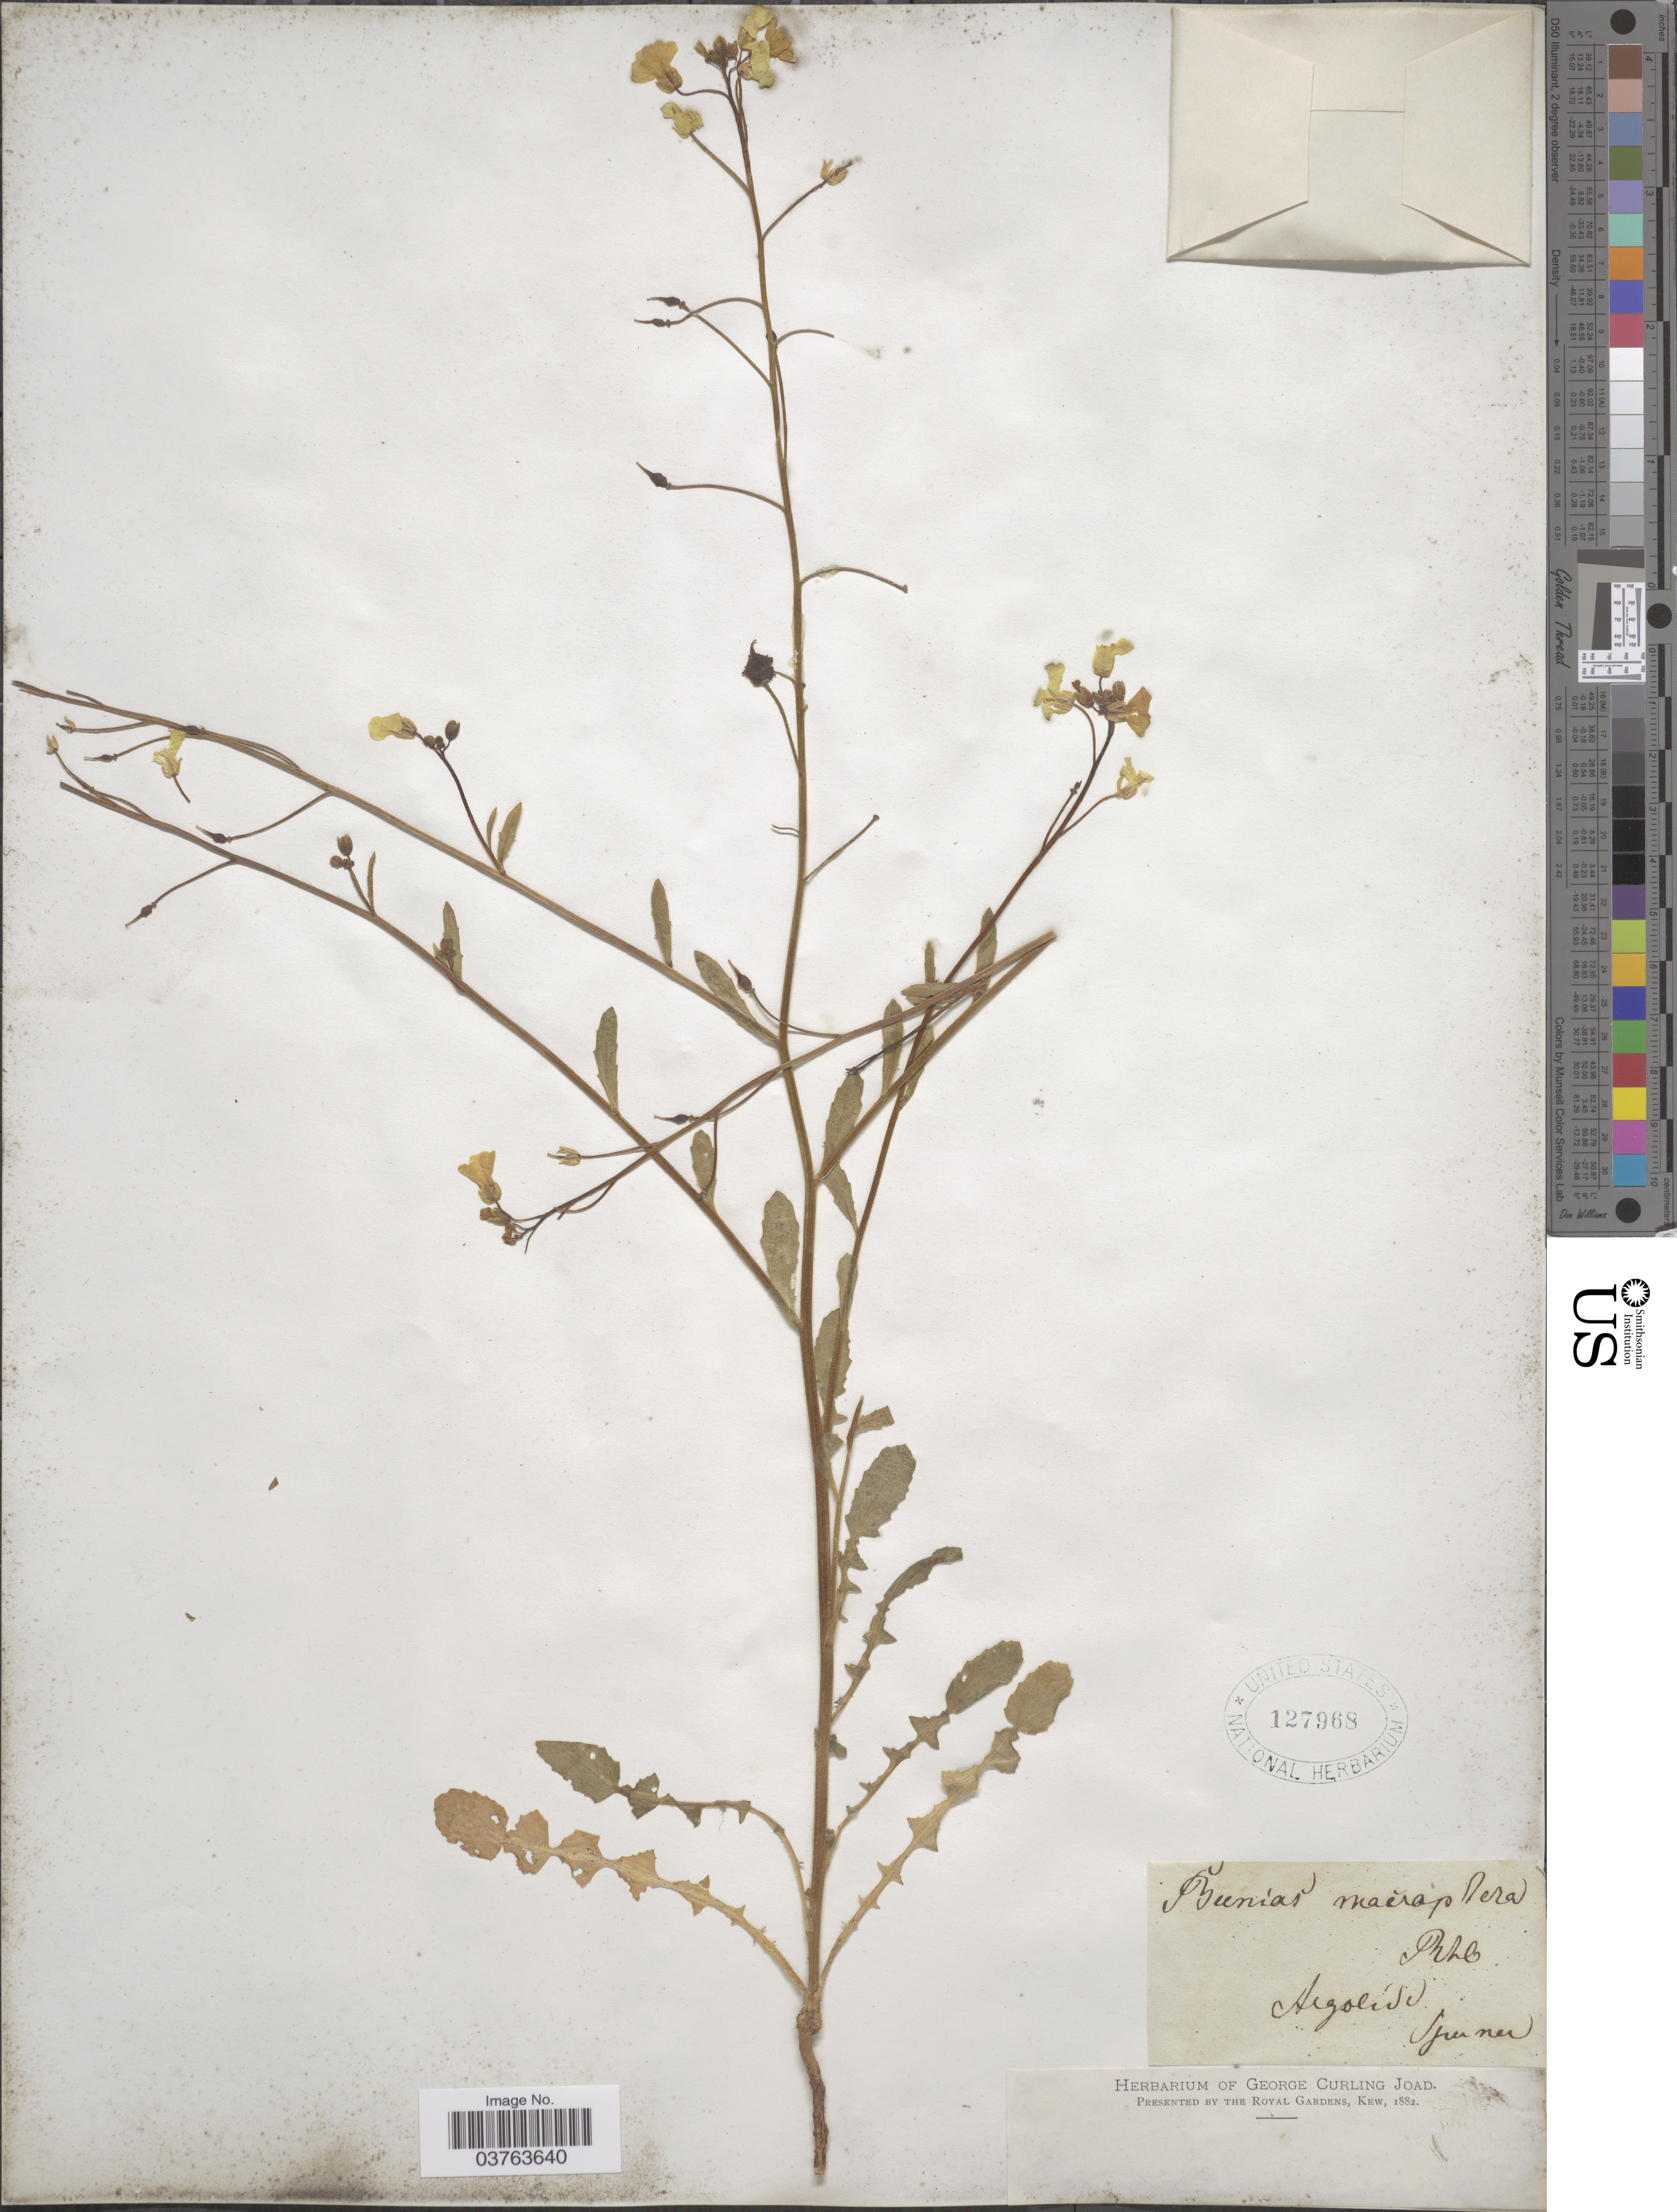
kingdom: Plantae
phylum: Tracheophyta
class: Magnoliopsida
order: Brassicales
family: Brassicaceae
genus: Bunias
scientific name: Bunias macroptera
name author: Rchb.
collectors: ex herb. George Curling Joad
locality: Aegolíve. Sjuiner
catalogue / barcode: US 127968